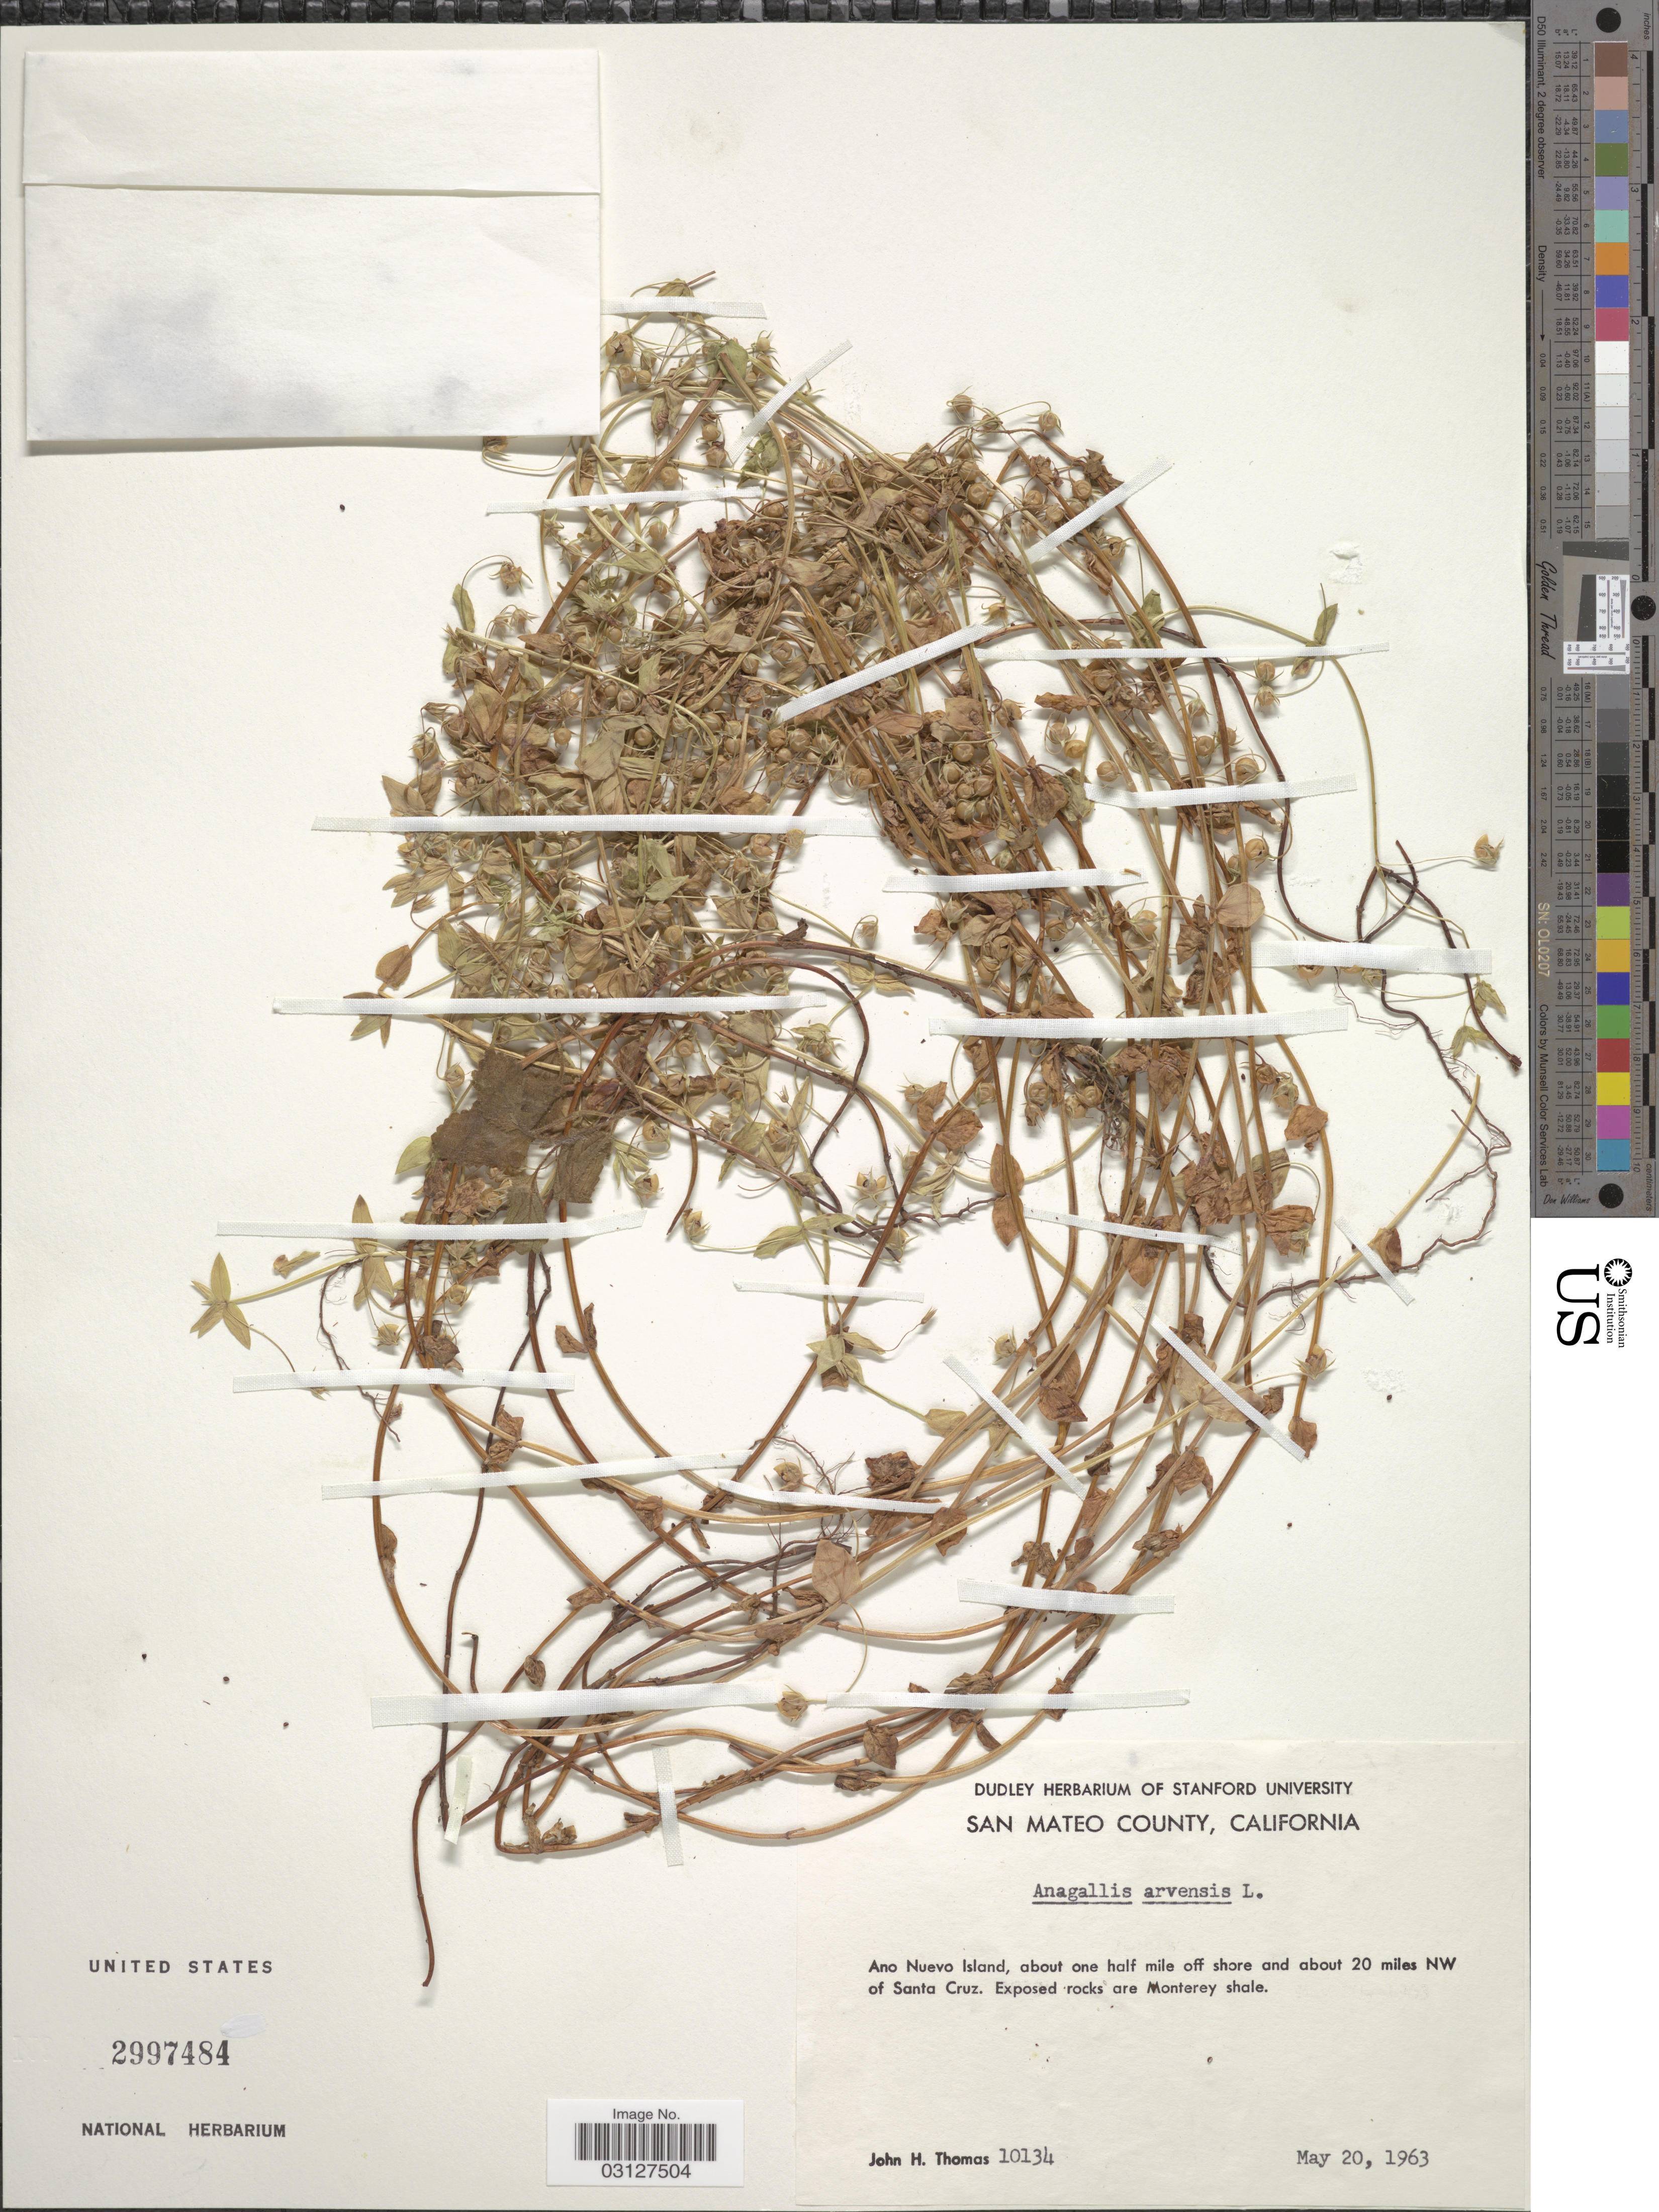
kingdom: Plantae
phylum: Tracheophyta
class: Magnoliopsida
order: Ericales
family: Primulaceae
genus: Anagallis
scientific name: Anagallis arvensis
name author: L.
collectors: J. H. Thomas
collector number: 10134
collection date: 1963-05-20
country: United States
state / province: California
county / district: San Mateo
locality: San Mateo County. Ano Nuevo Island, about one half mile off shore and about 20 miles NW of Santa Cruz. Exposed rocks are Monterey shale.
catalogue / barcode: US 2997484